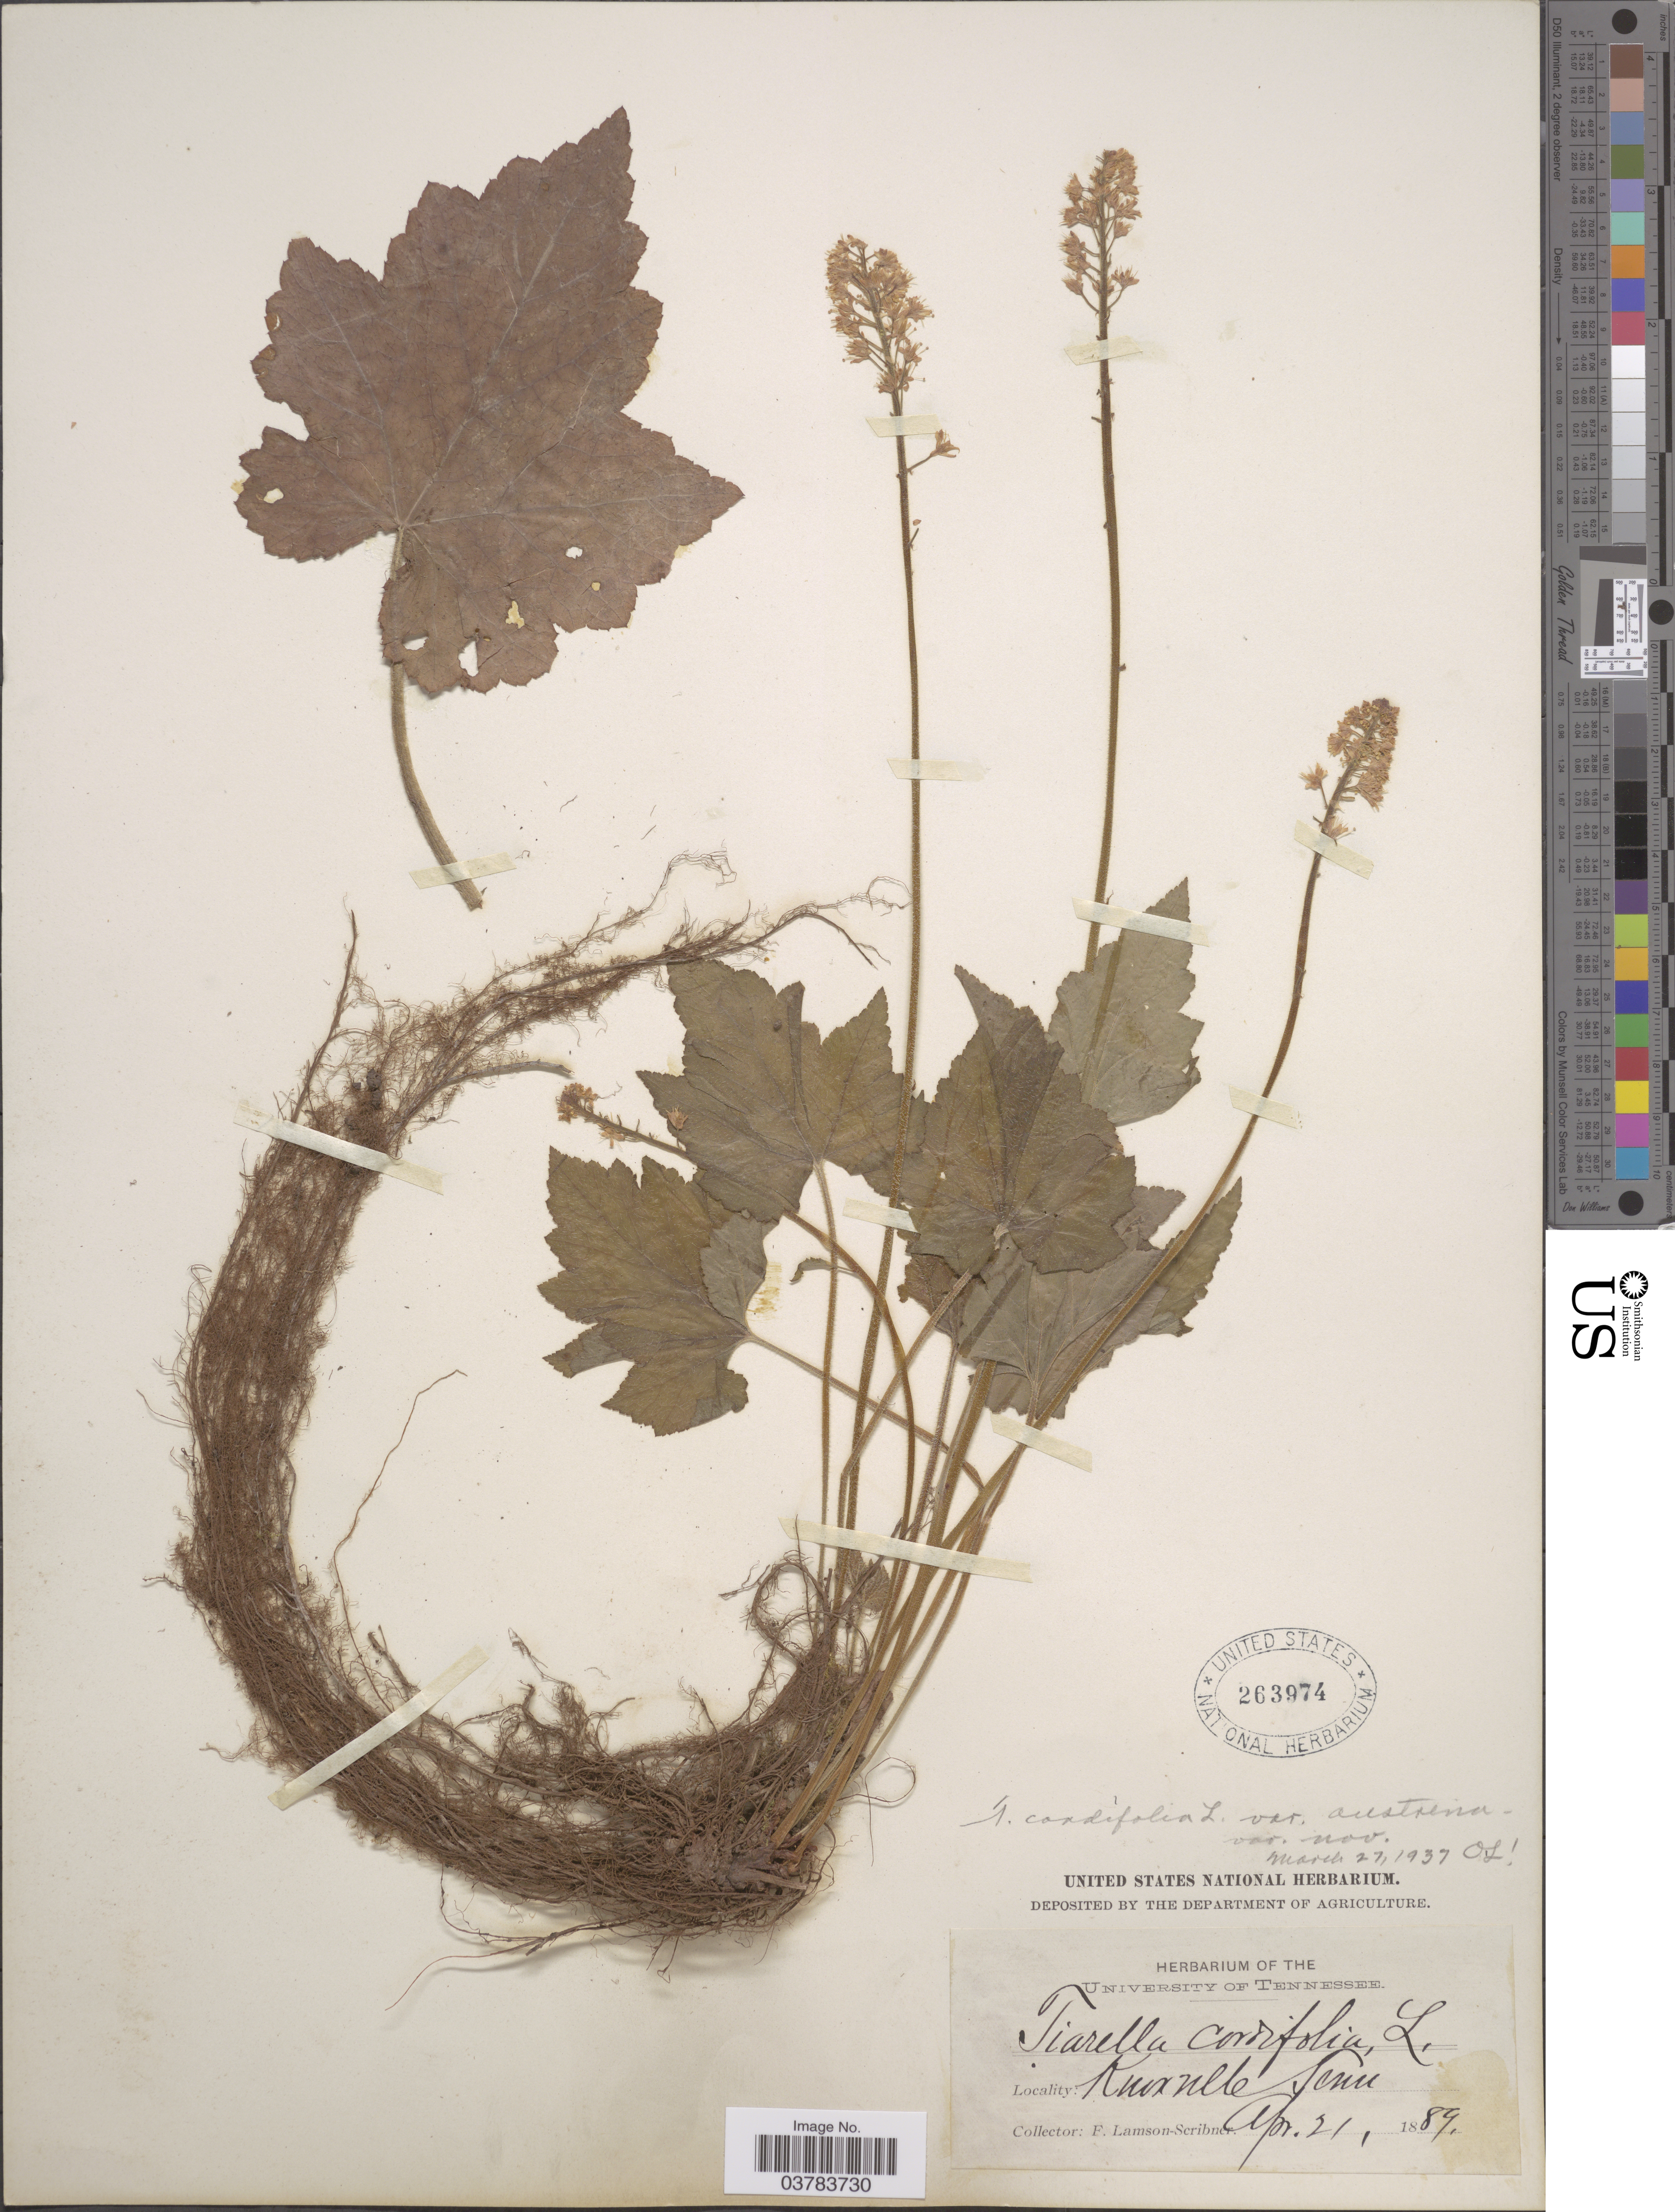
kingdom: Plantae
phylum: Tracheophyta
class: Magnoliopsida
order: Saxifragales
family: Saxifragaceae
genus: Tiarella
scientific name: Tiarella cordifolia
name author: L.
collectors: F. Lamson-Scribner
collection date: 1889-04-21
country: United States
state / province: Tennessee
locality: Knoxville.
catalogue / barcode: US 263974